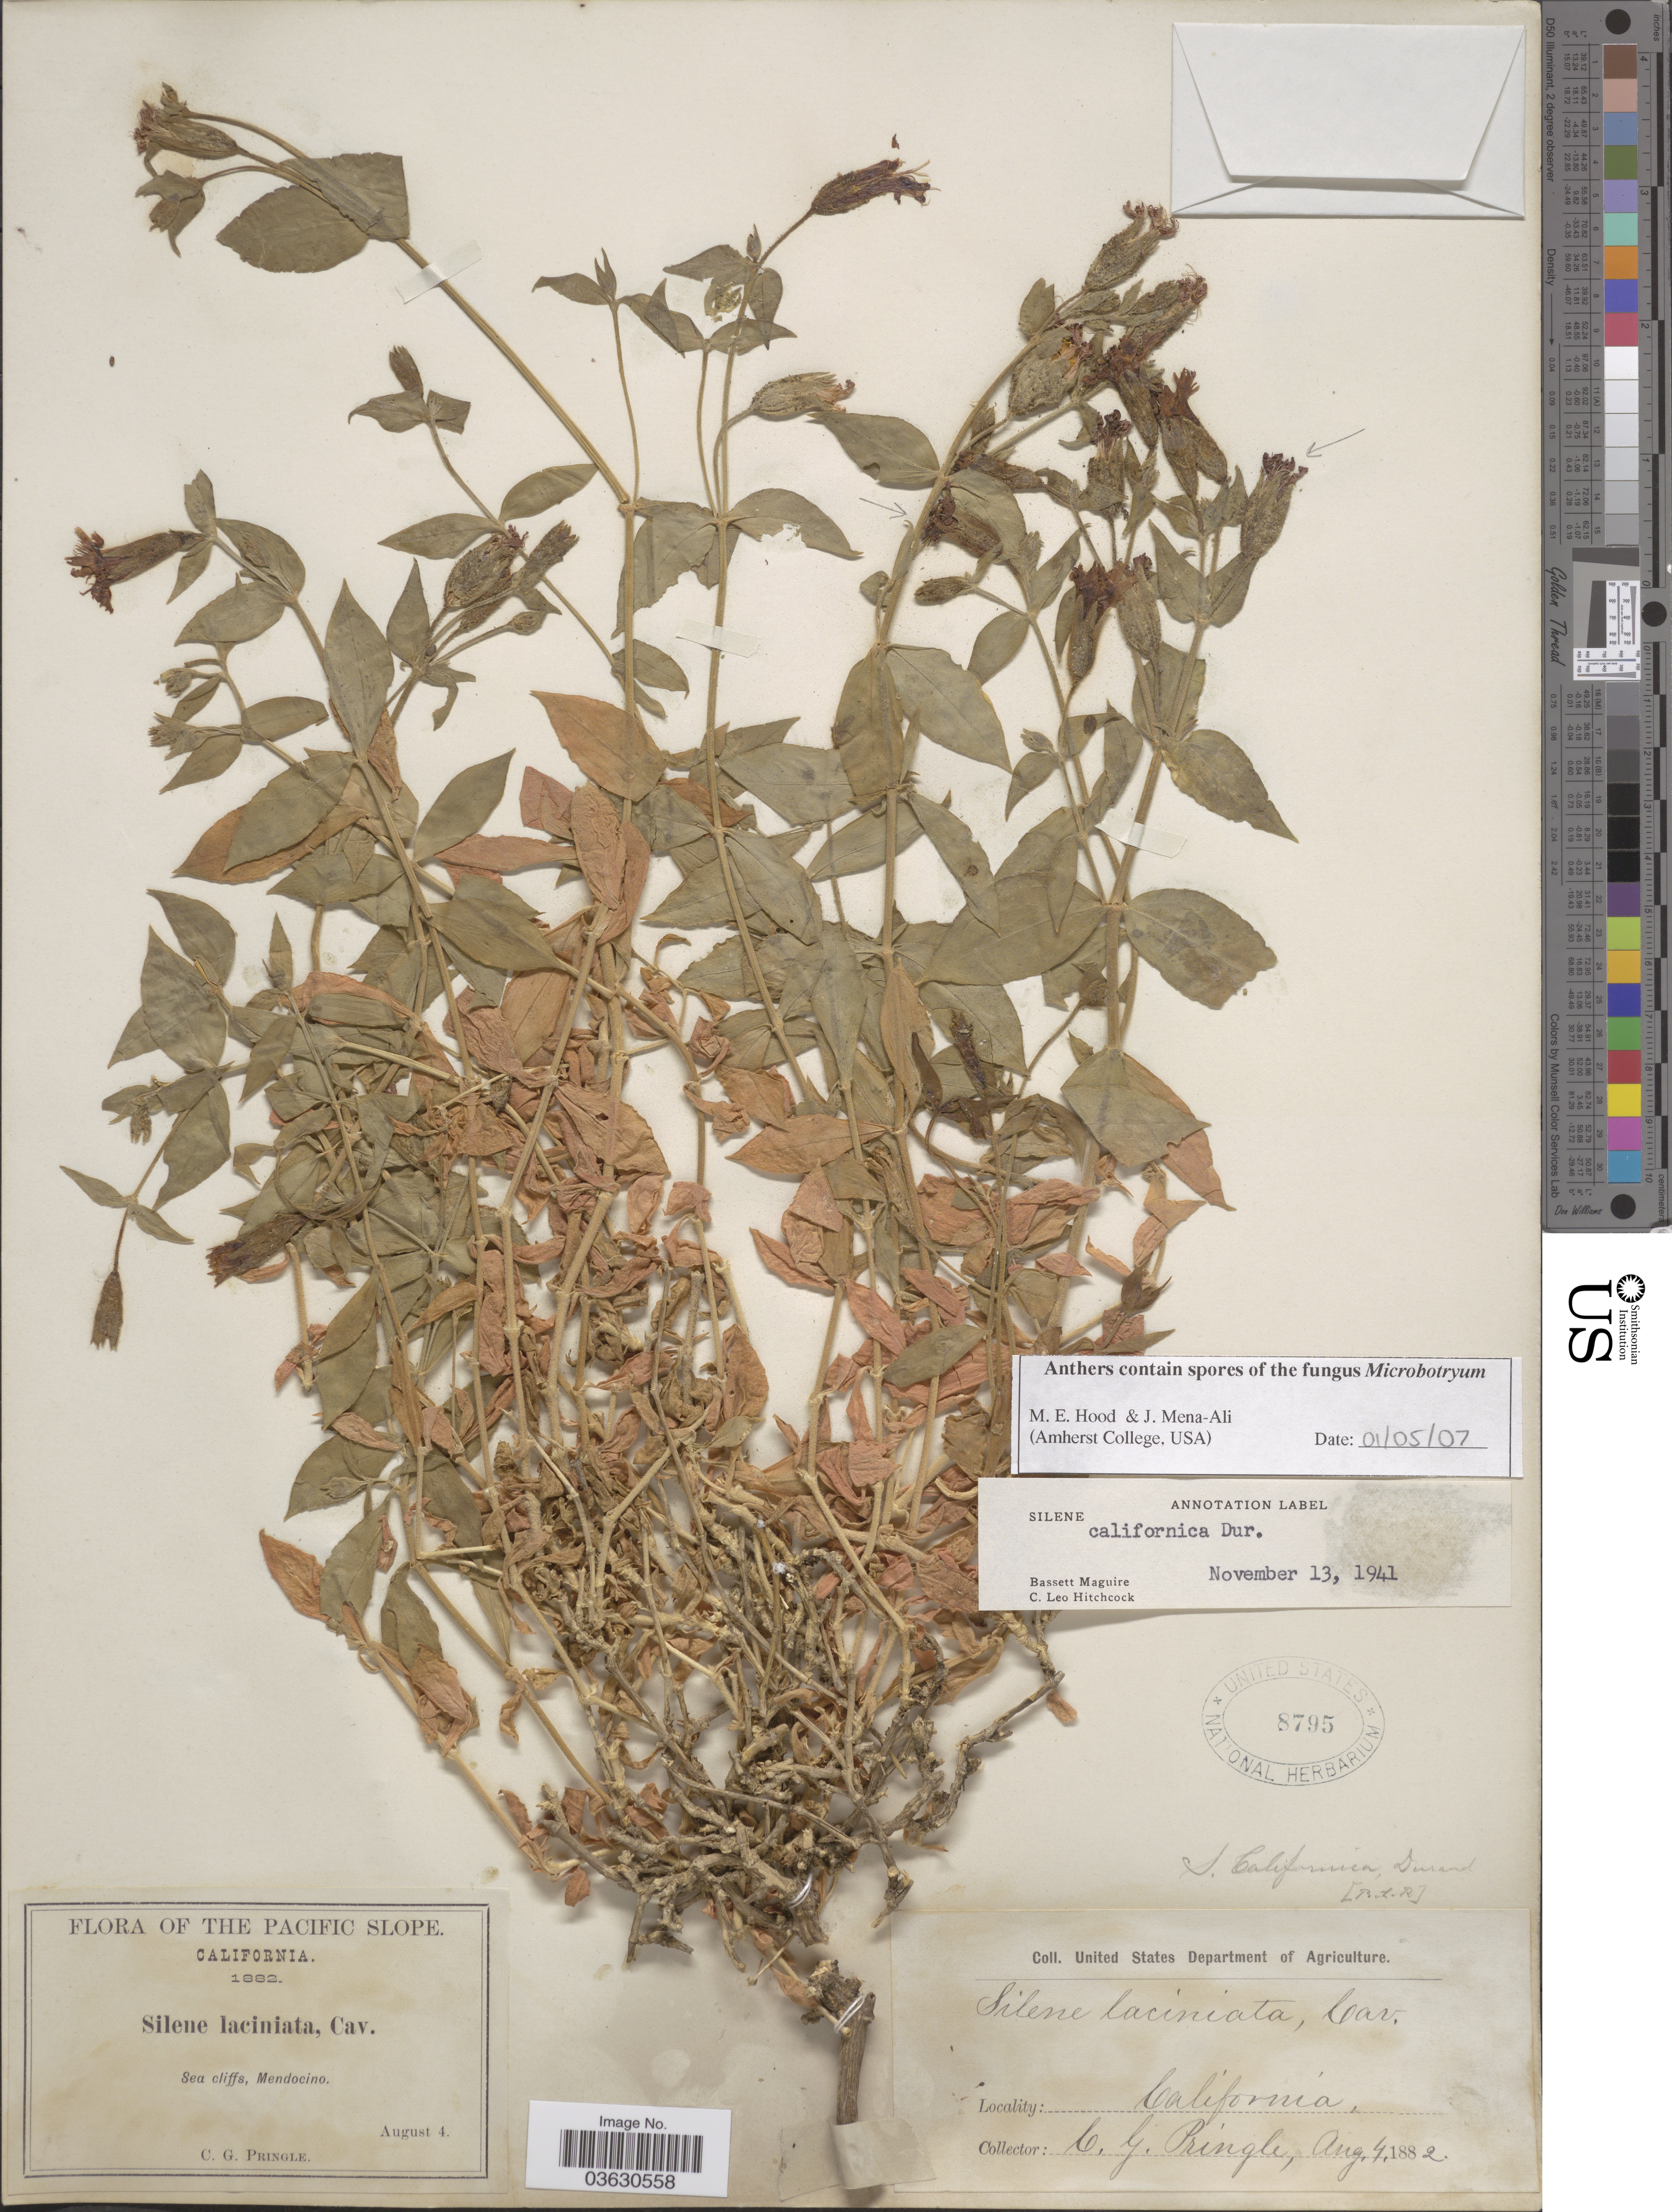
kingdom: Plantae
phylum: Tracheophyta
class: Magnoliopsida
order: Caryophyllales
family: Caryophyllaceae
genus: Silene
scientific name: Silene californica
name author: Durand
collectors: C. G. Pringle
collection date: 1882-08-04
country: United States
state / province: California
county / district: Mendocino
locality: The Pacific Slope. Sea cliffs, Mendocino.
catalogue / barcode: US 8795